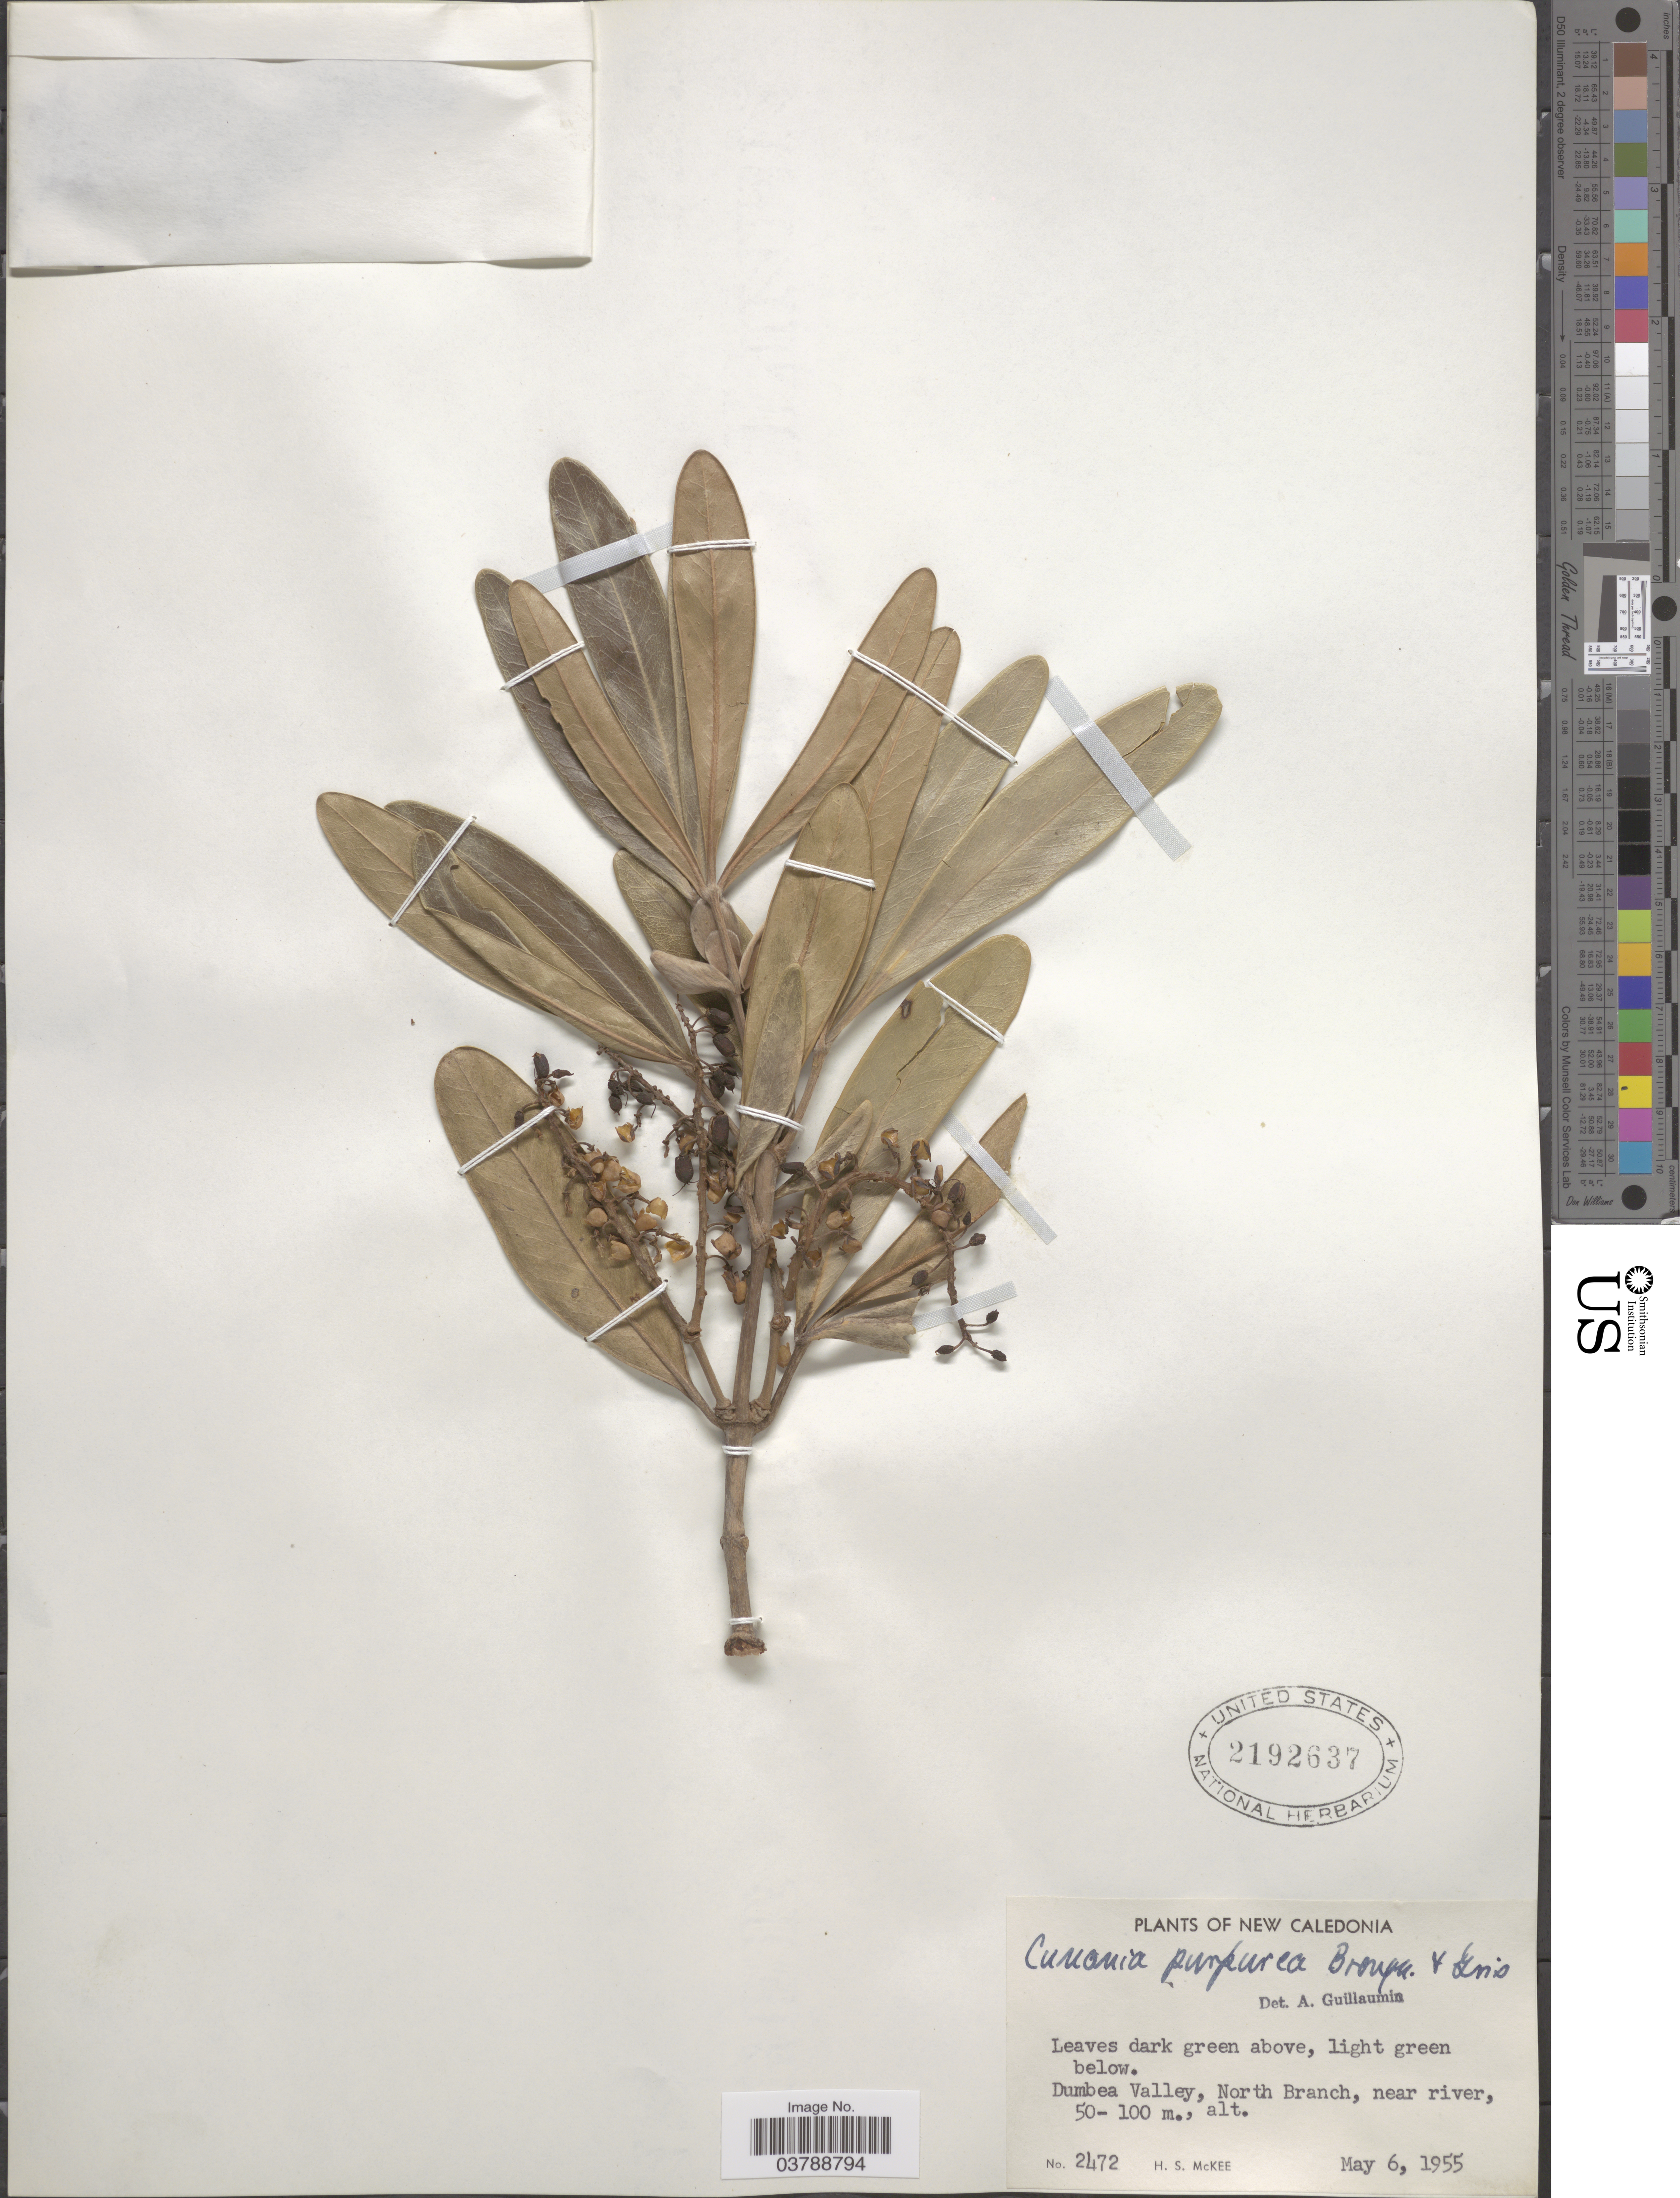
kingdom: Plantae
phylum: Tracheophyta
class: Magnoliopsida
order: Oxalidales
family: Cunoniaceae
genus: Cunonia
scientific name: Cunonia purpurea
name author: Brongn. & Gris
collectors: H. S. McKee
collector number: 2472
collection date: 1955-05-06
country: New Caledonia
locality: Dumbea Valley, North Branch, near river.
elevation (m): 50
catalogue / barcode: US 2192637